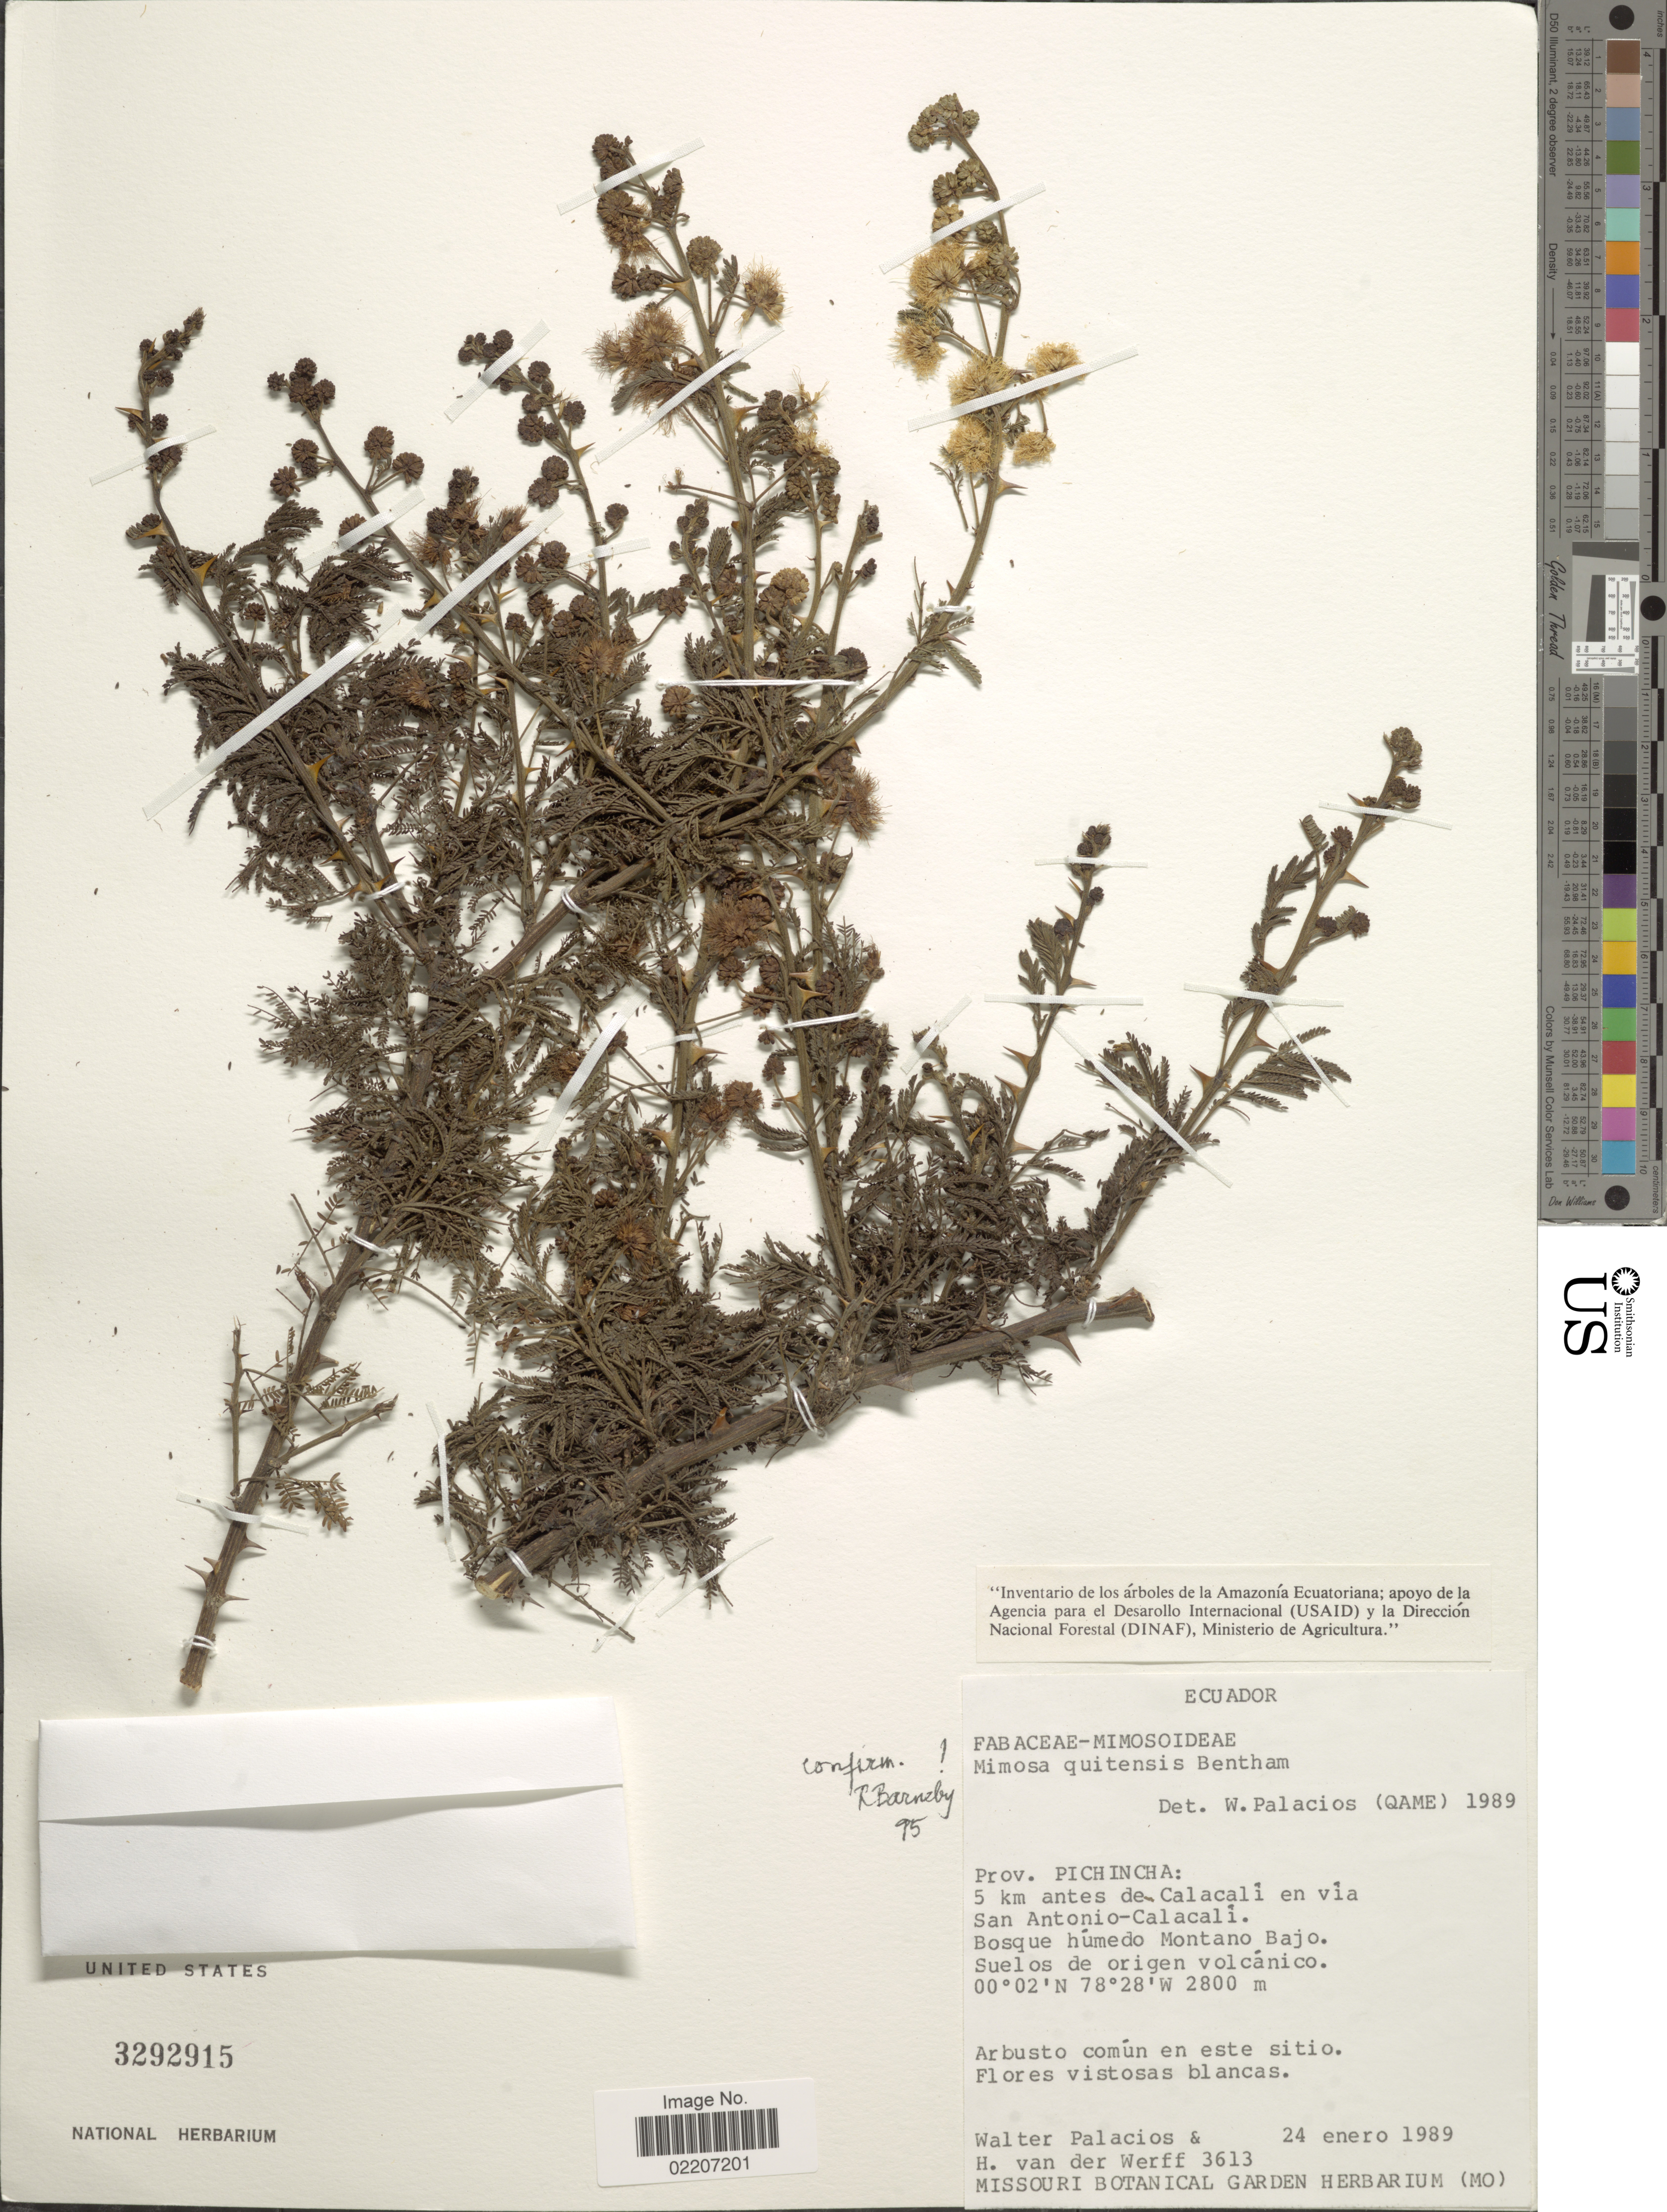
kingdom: Plantae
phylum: Tracheophyta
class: Magnoliopsida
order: Fabales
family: Fabaceae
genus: Mimosa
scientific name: Mimosa quitensis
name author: Benth.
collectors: W. Palacios & H. van der Werff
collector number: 3613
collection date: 1989-01-24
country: Ecuador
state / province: Pichincha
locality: Prov. Pichincha: 5 km antes de Calacachi en via San Antonio-Calacachi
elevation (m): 2800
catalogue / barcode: US 3292915